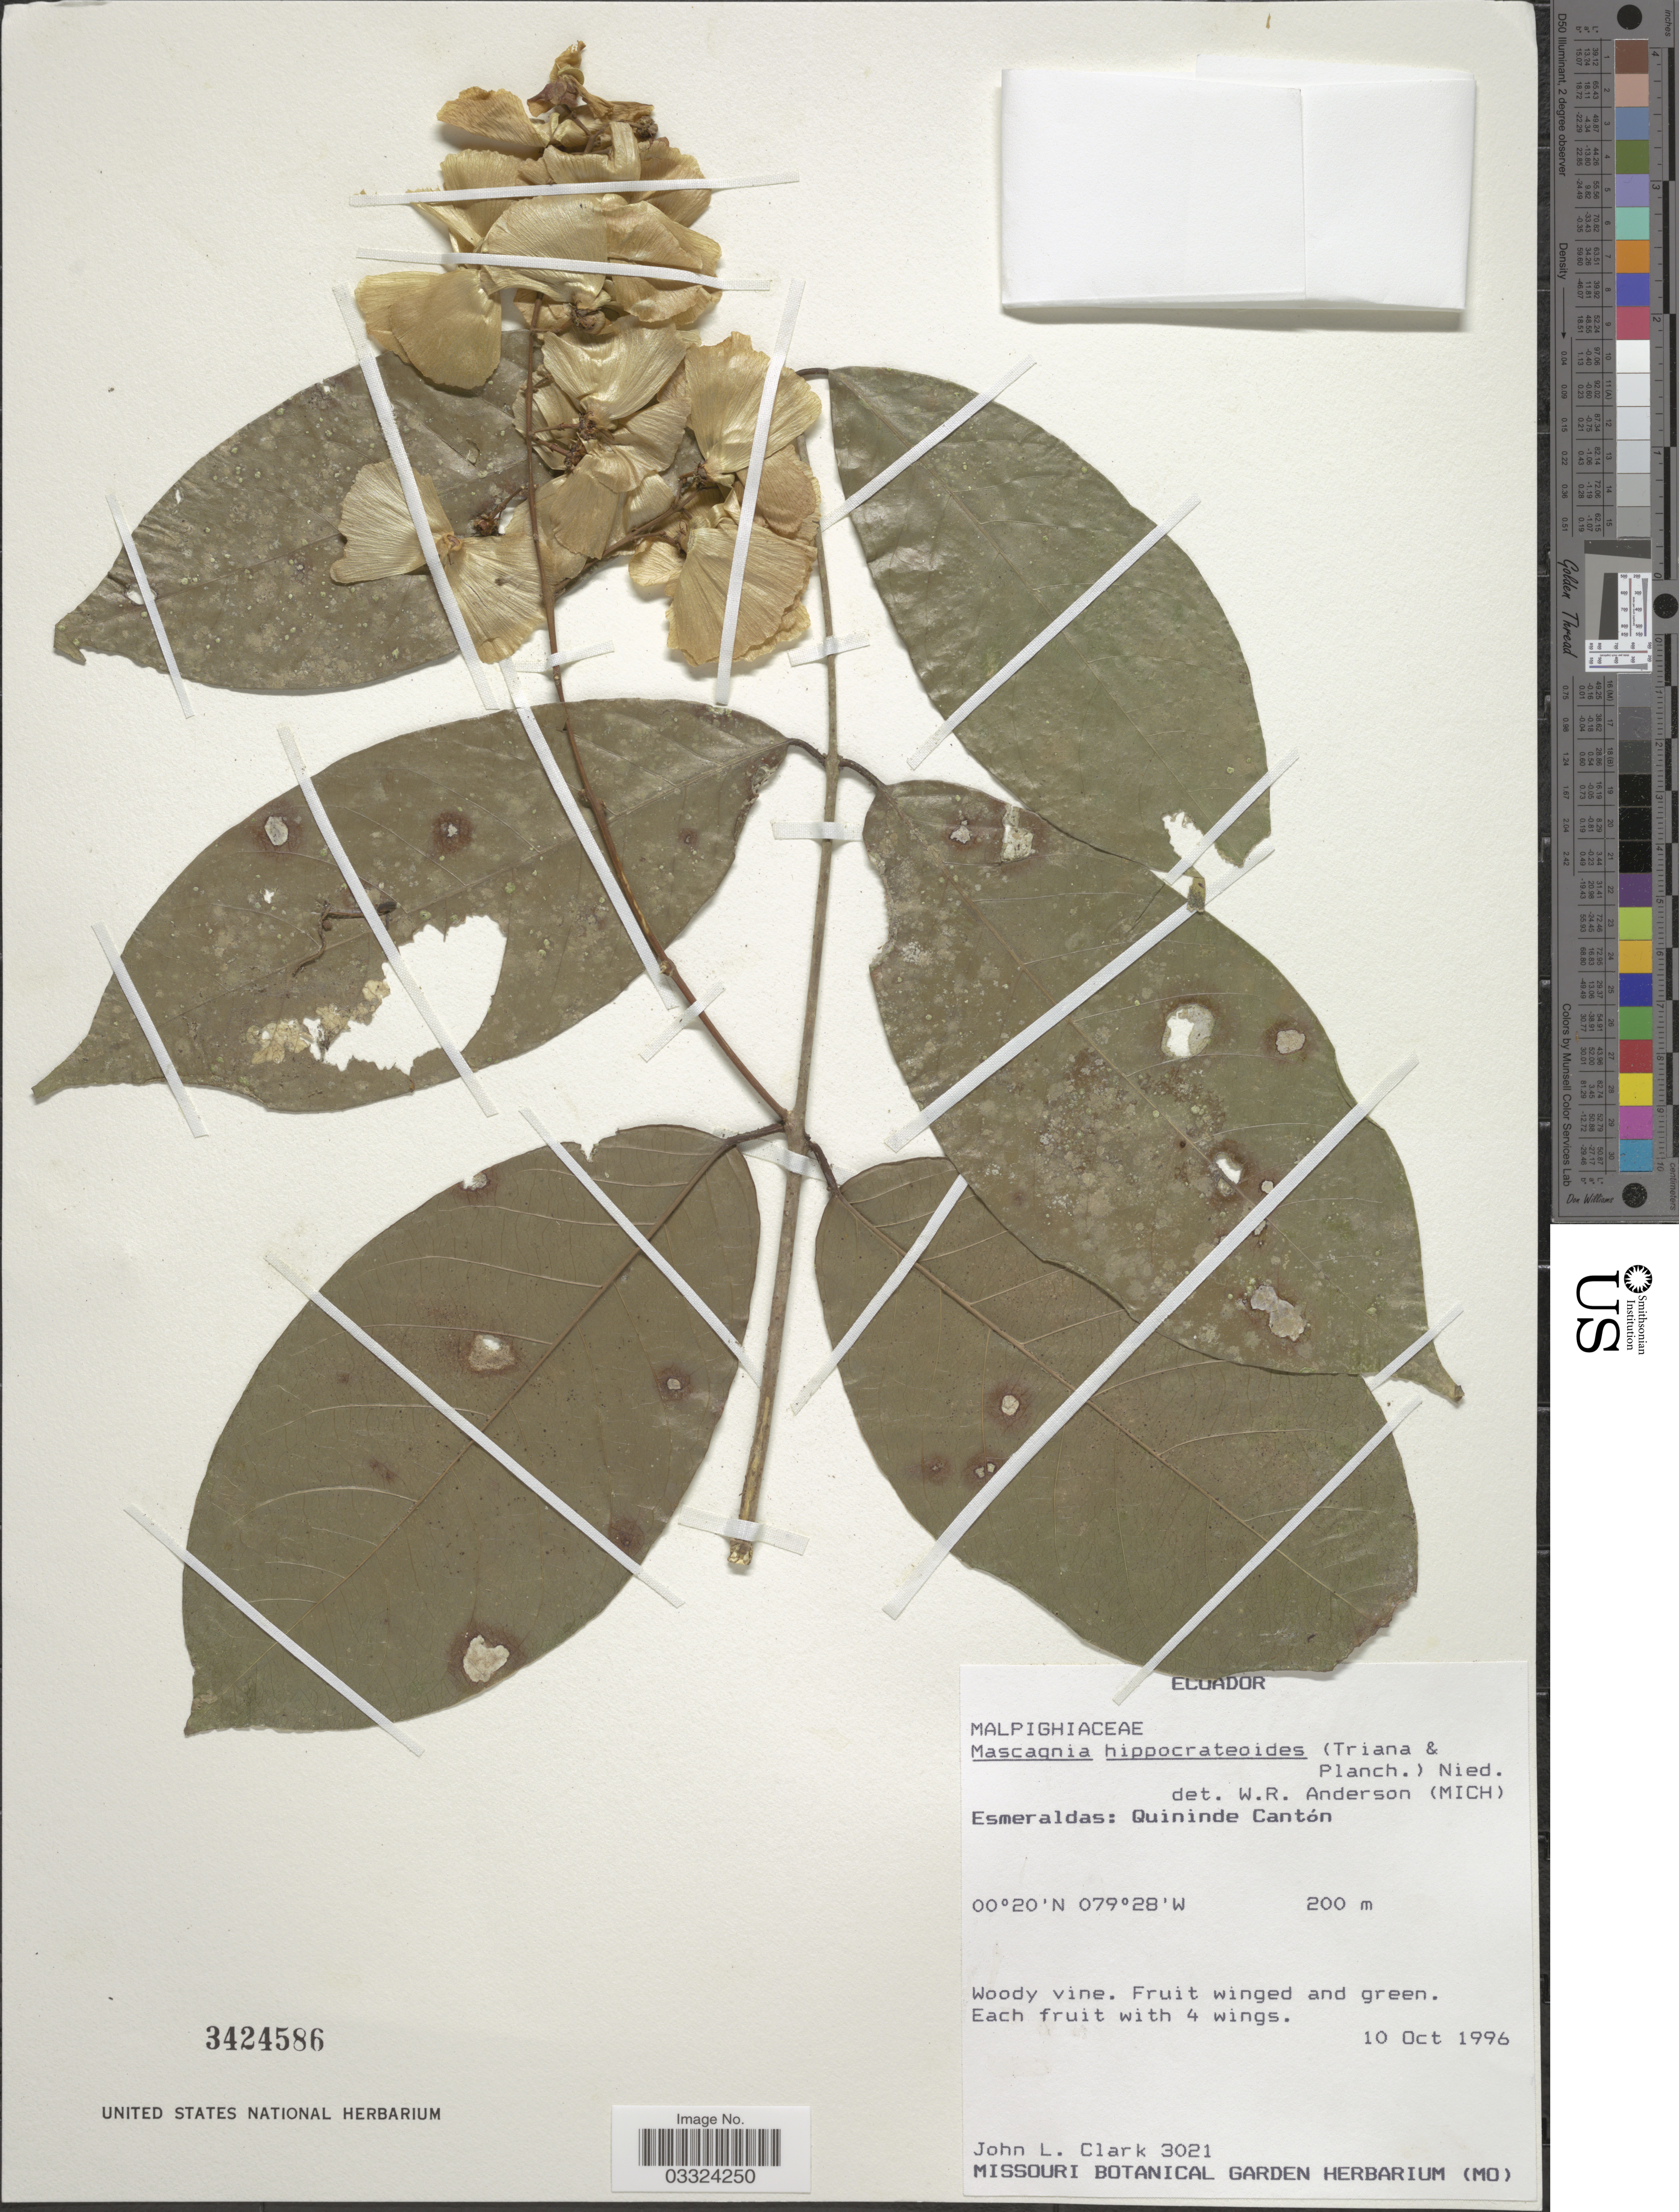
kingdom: Plantae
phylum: Tracheophyta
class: Magnoliopsida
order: Malpighiales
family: Malpighiaceae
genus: Adelphia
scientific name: Adelphia hiraea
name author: (Gaertn.) W.R. Anderson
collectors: J. L. Clark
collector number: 3021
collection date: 1996-10-10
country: Ecuador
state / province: Esmeraldas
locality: Quininde Cantón.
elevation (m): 200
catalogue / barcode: US 3424586